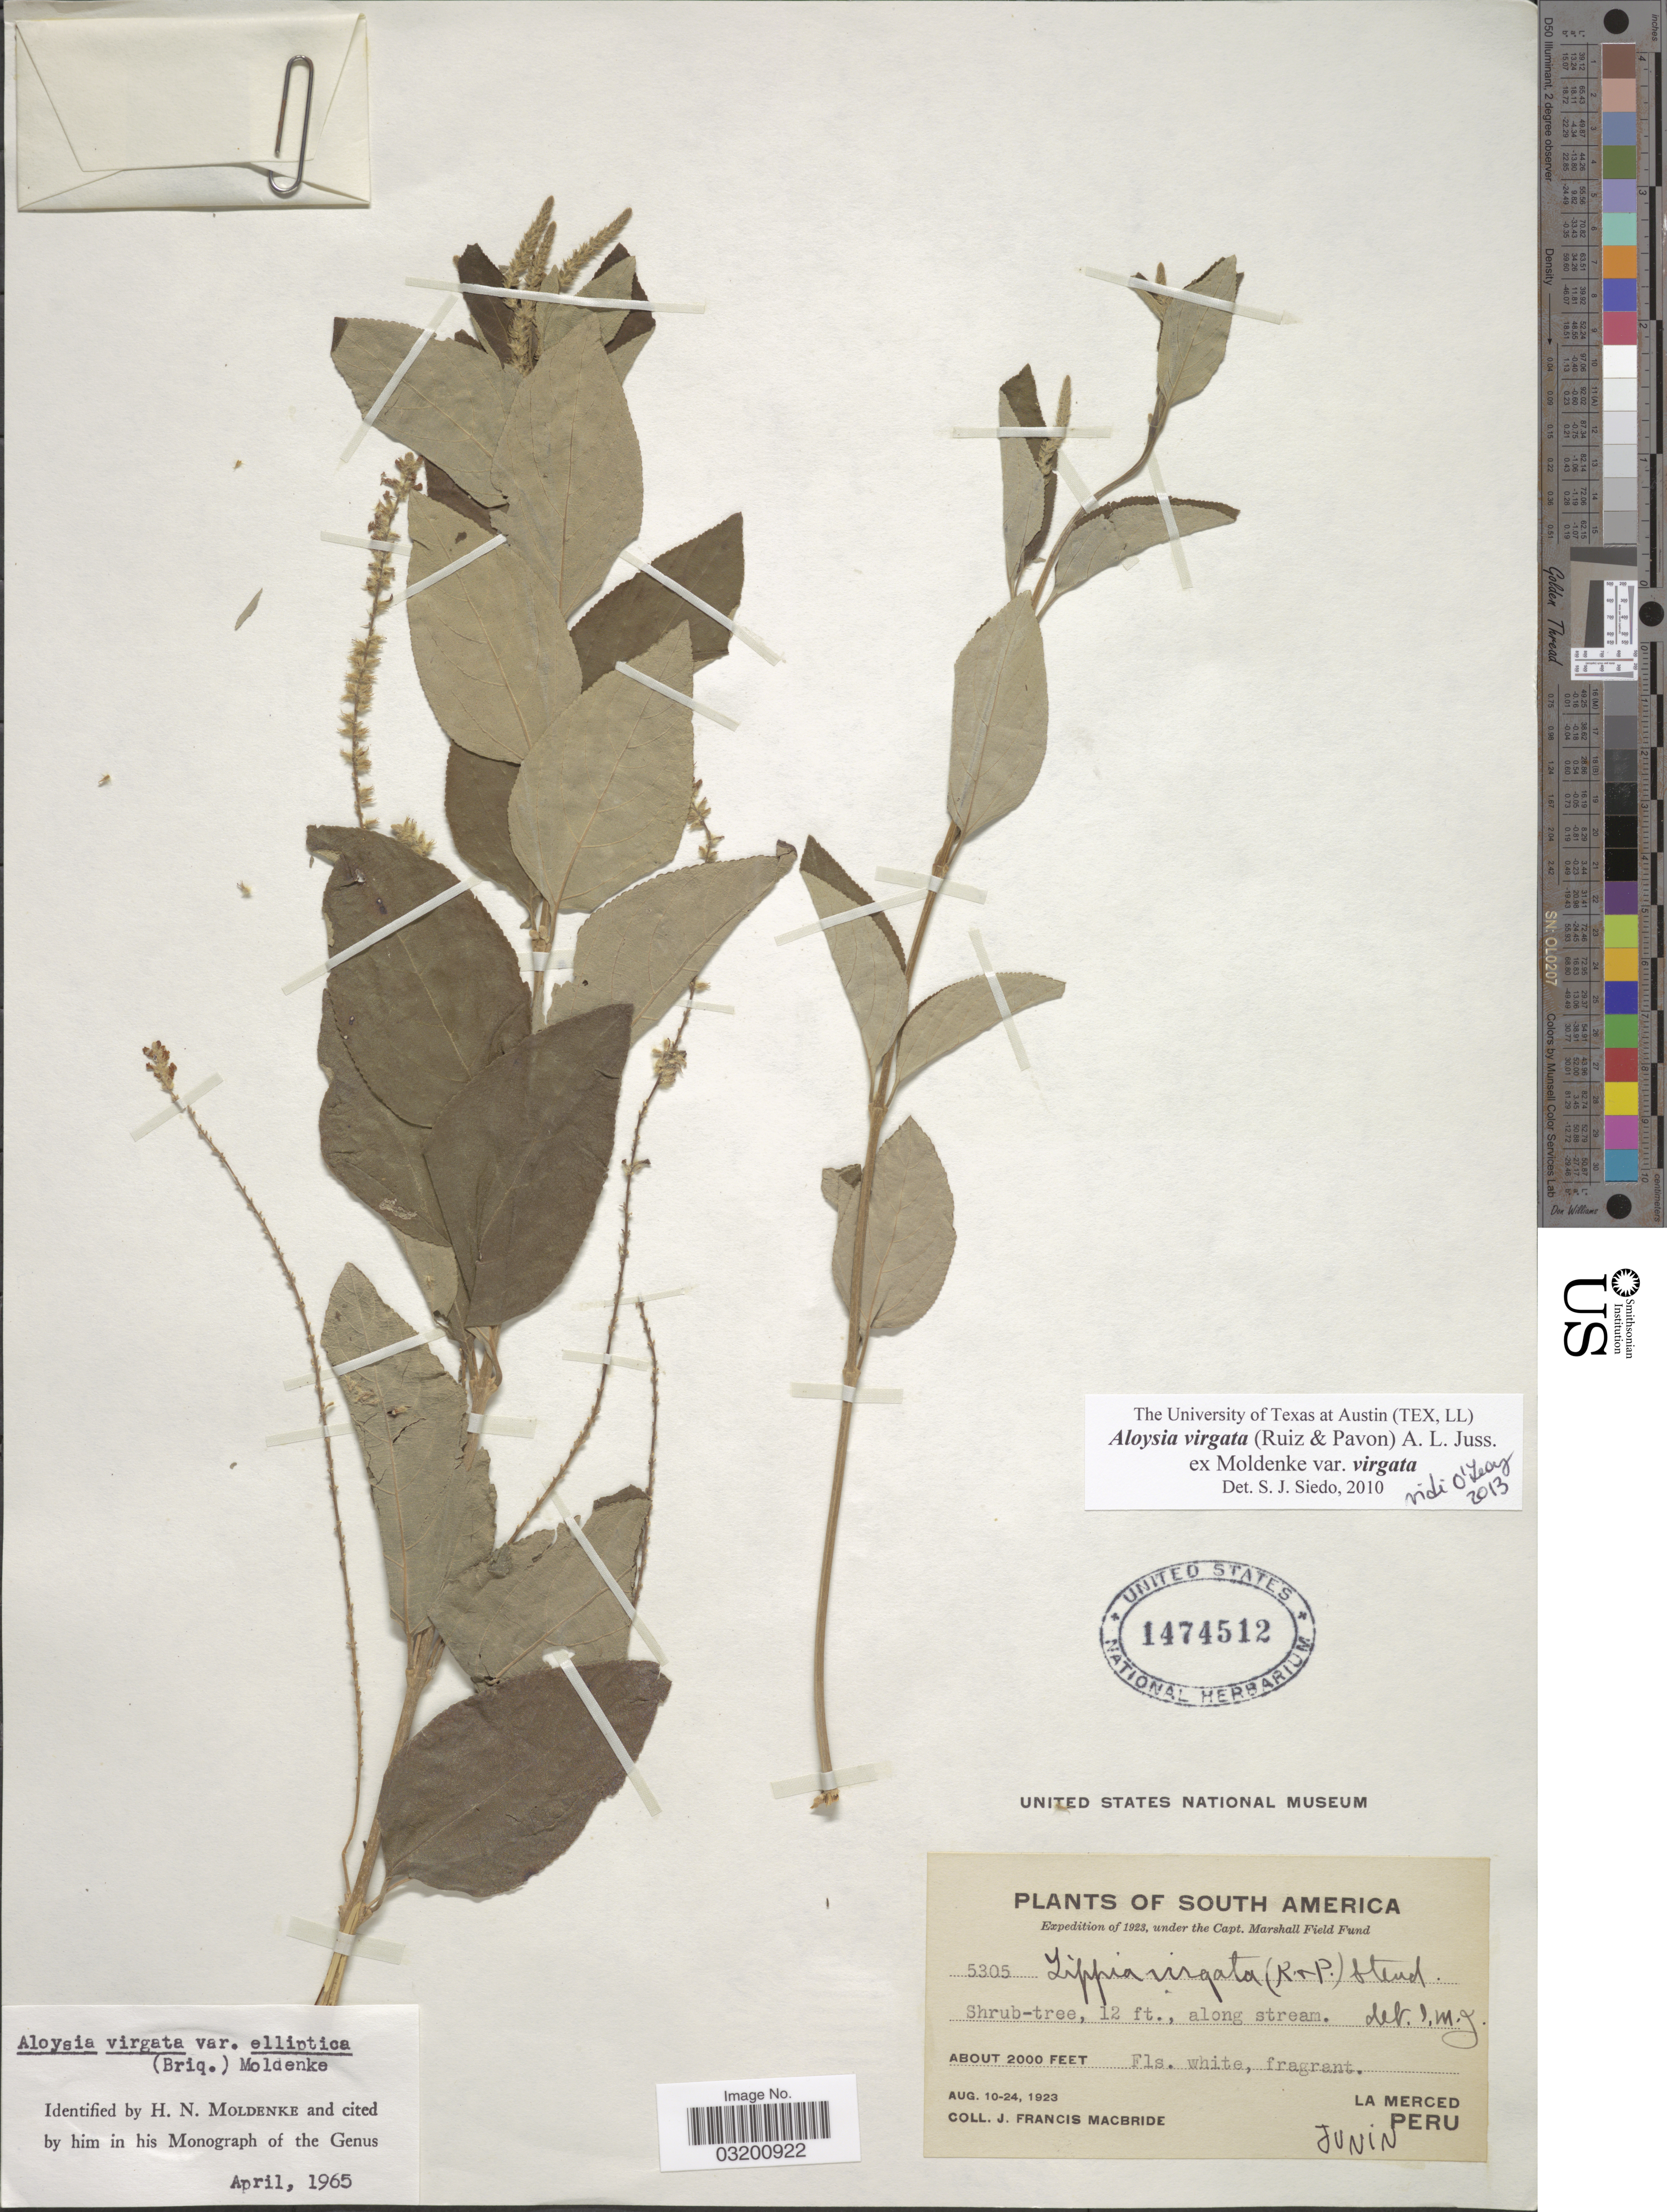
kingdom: Plantae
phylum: Tracheophyta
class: Magnoliopsida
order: Lamiales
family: Verbenaceae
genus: Aloysia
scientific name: Aloysia virgata var. virgata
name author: (Ruiz & Pav.) Juss.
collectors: J. F. Macbride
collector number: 5305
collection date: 1923-08-10/1923-08-24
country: Peru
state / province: Junín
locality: La Merced.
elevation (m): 610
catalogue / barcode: US 1474512